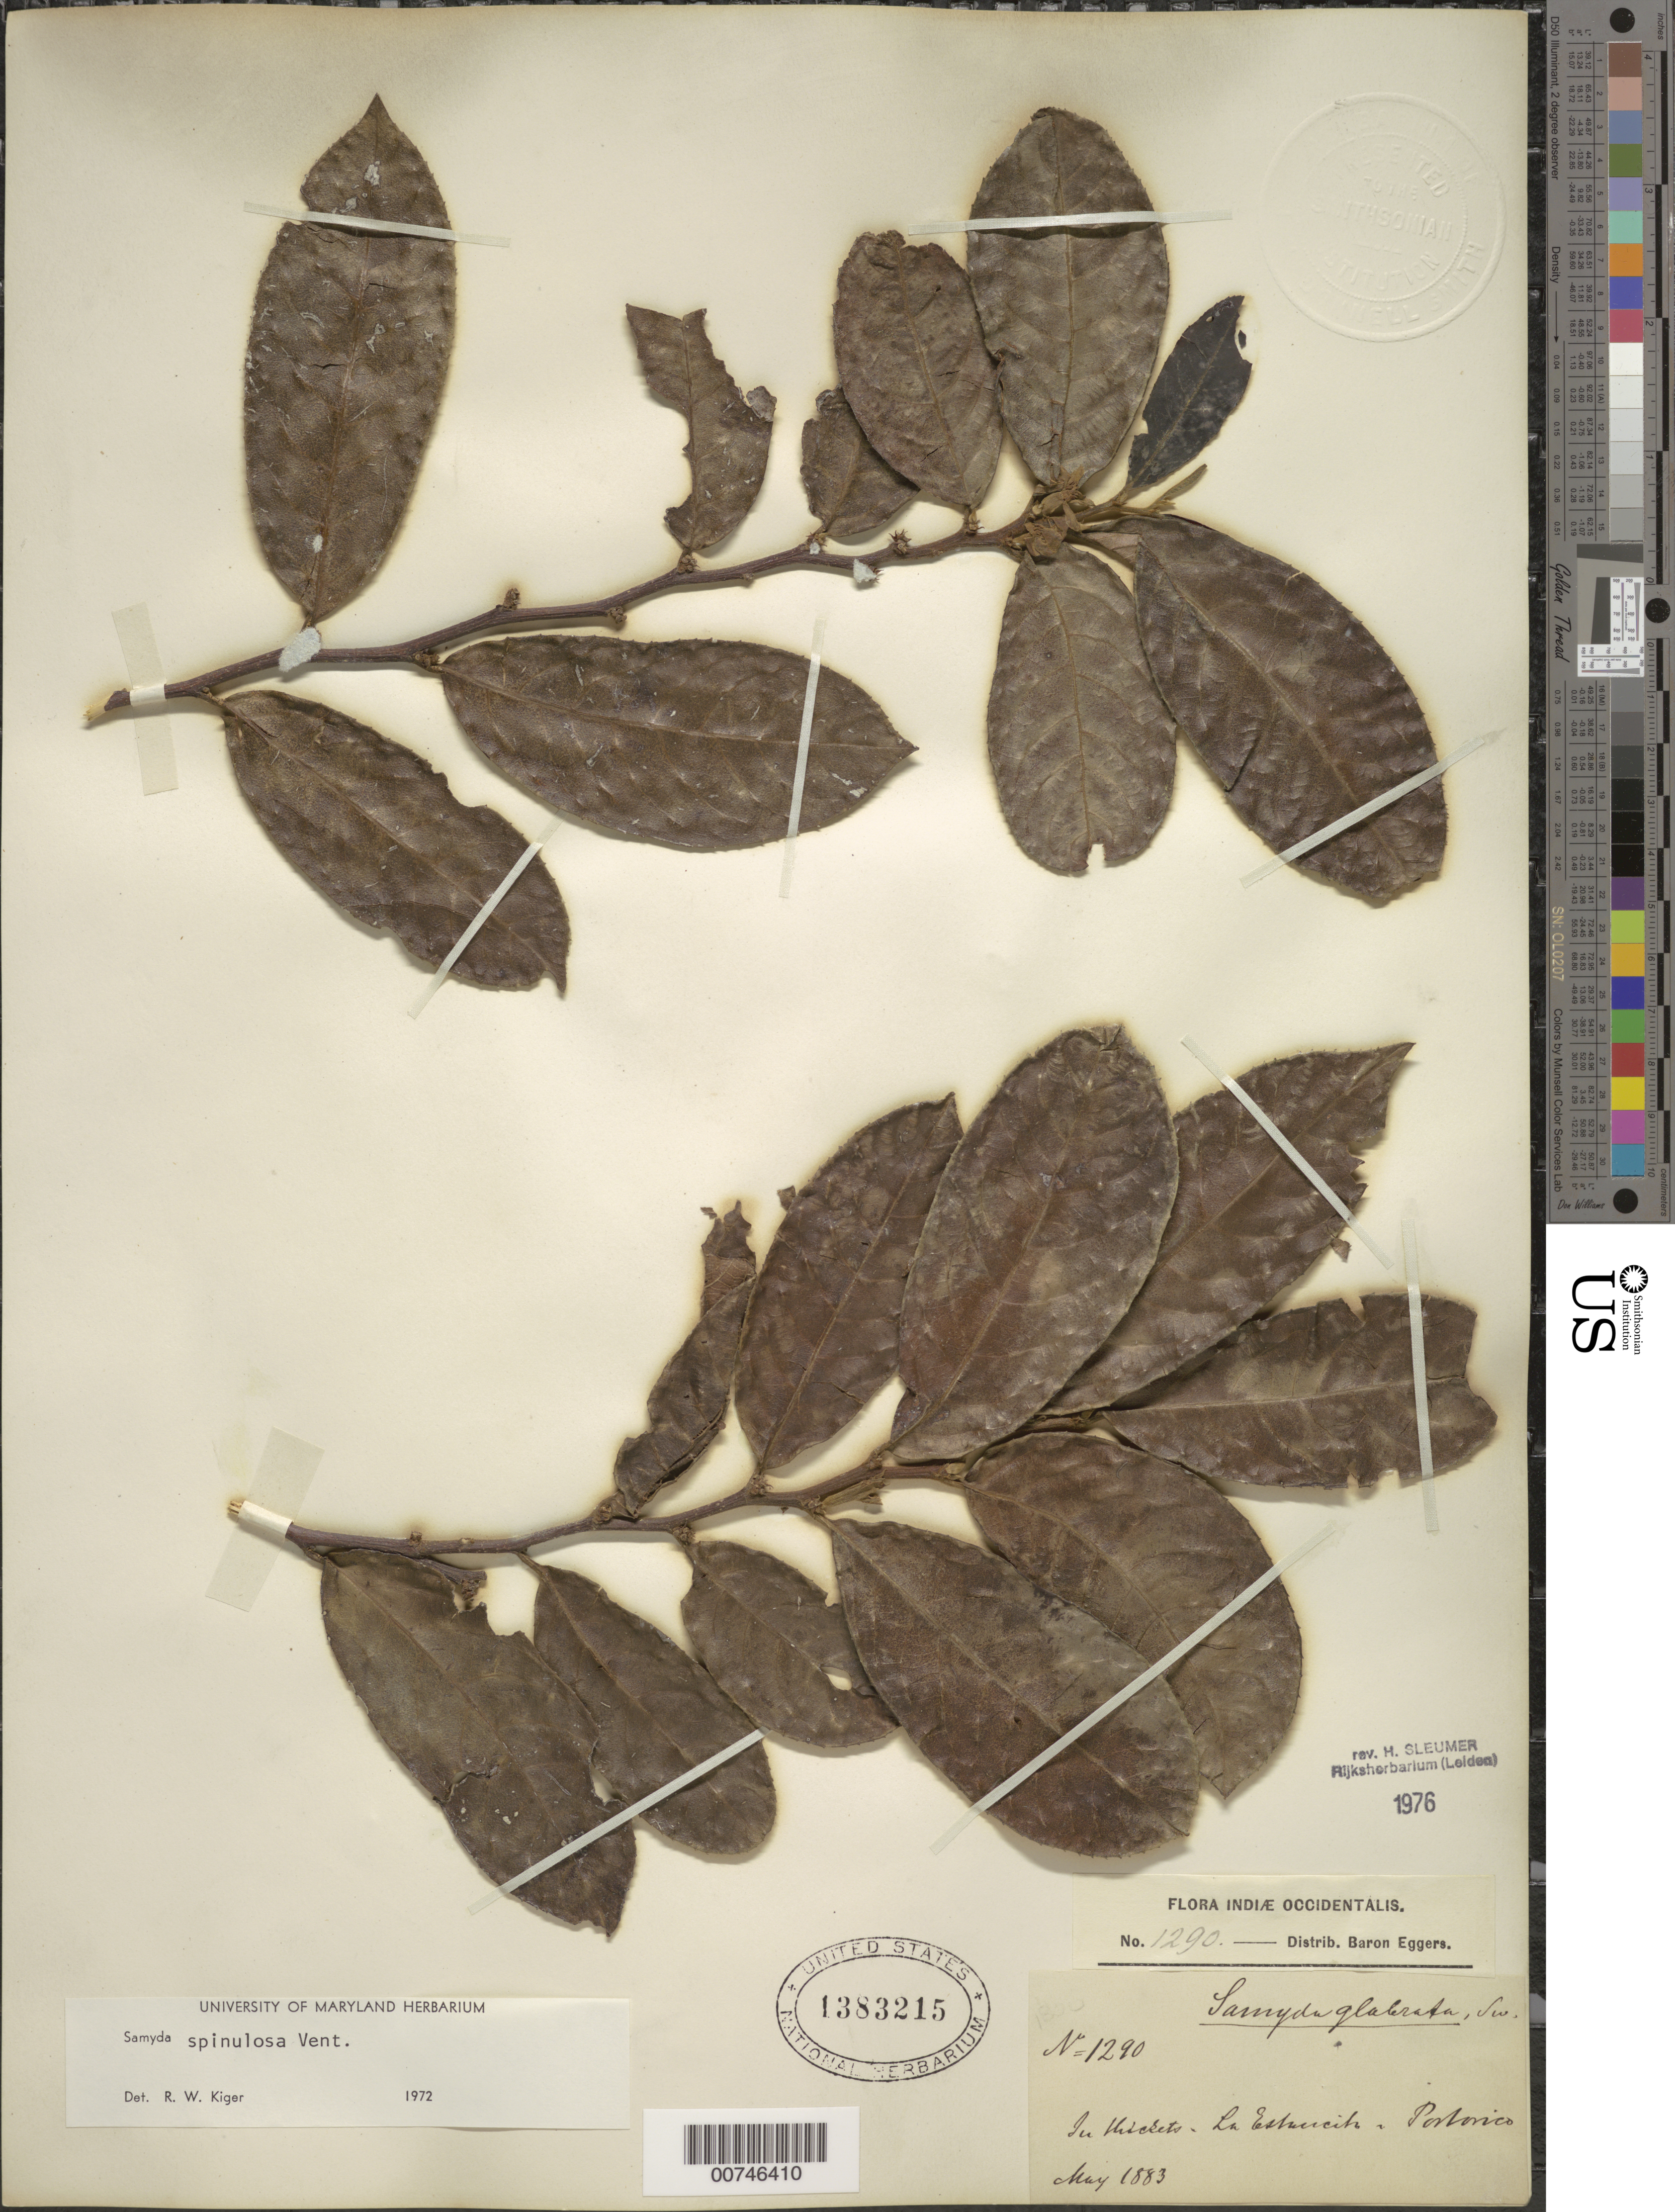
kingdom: Plantae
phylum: Tracheophyta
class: Magnoliopsida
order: Malpighiales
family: Salicaceae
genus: Casearia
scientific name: Casearia spinulosa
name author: (Vent.) T. Samar. & M.H. Alford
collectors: H. F. A. von Eggers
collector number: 1290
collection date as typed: May 1883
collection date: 1883-05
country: Puerto Rico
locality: La Estancita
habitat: In thickets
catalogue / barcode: US 1383215